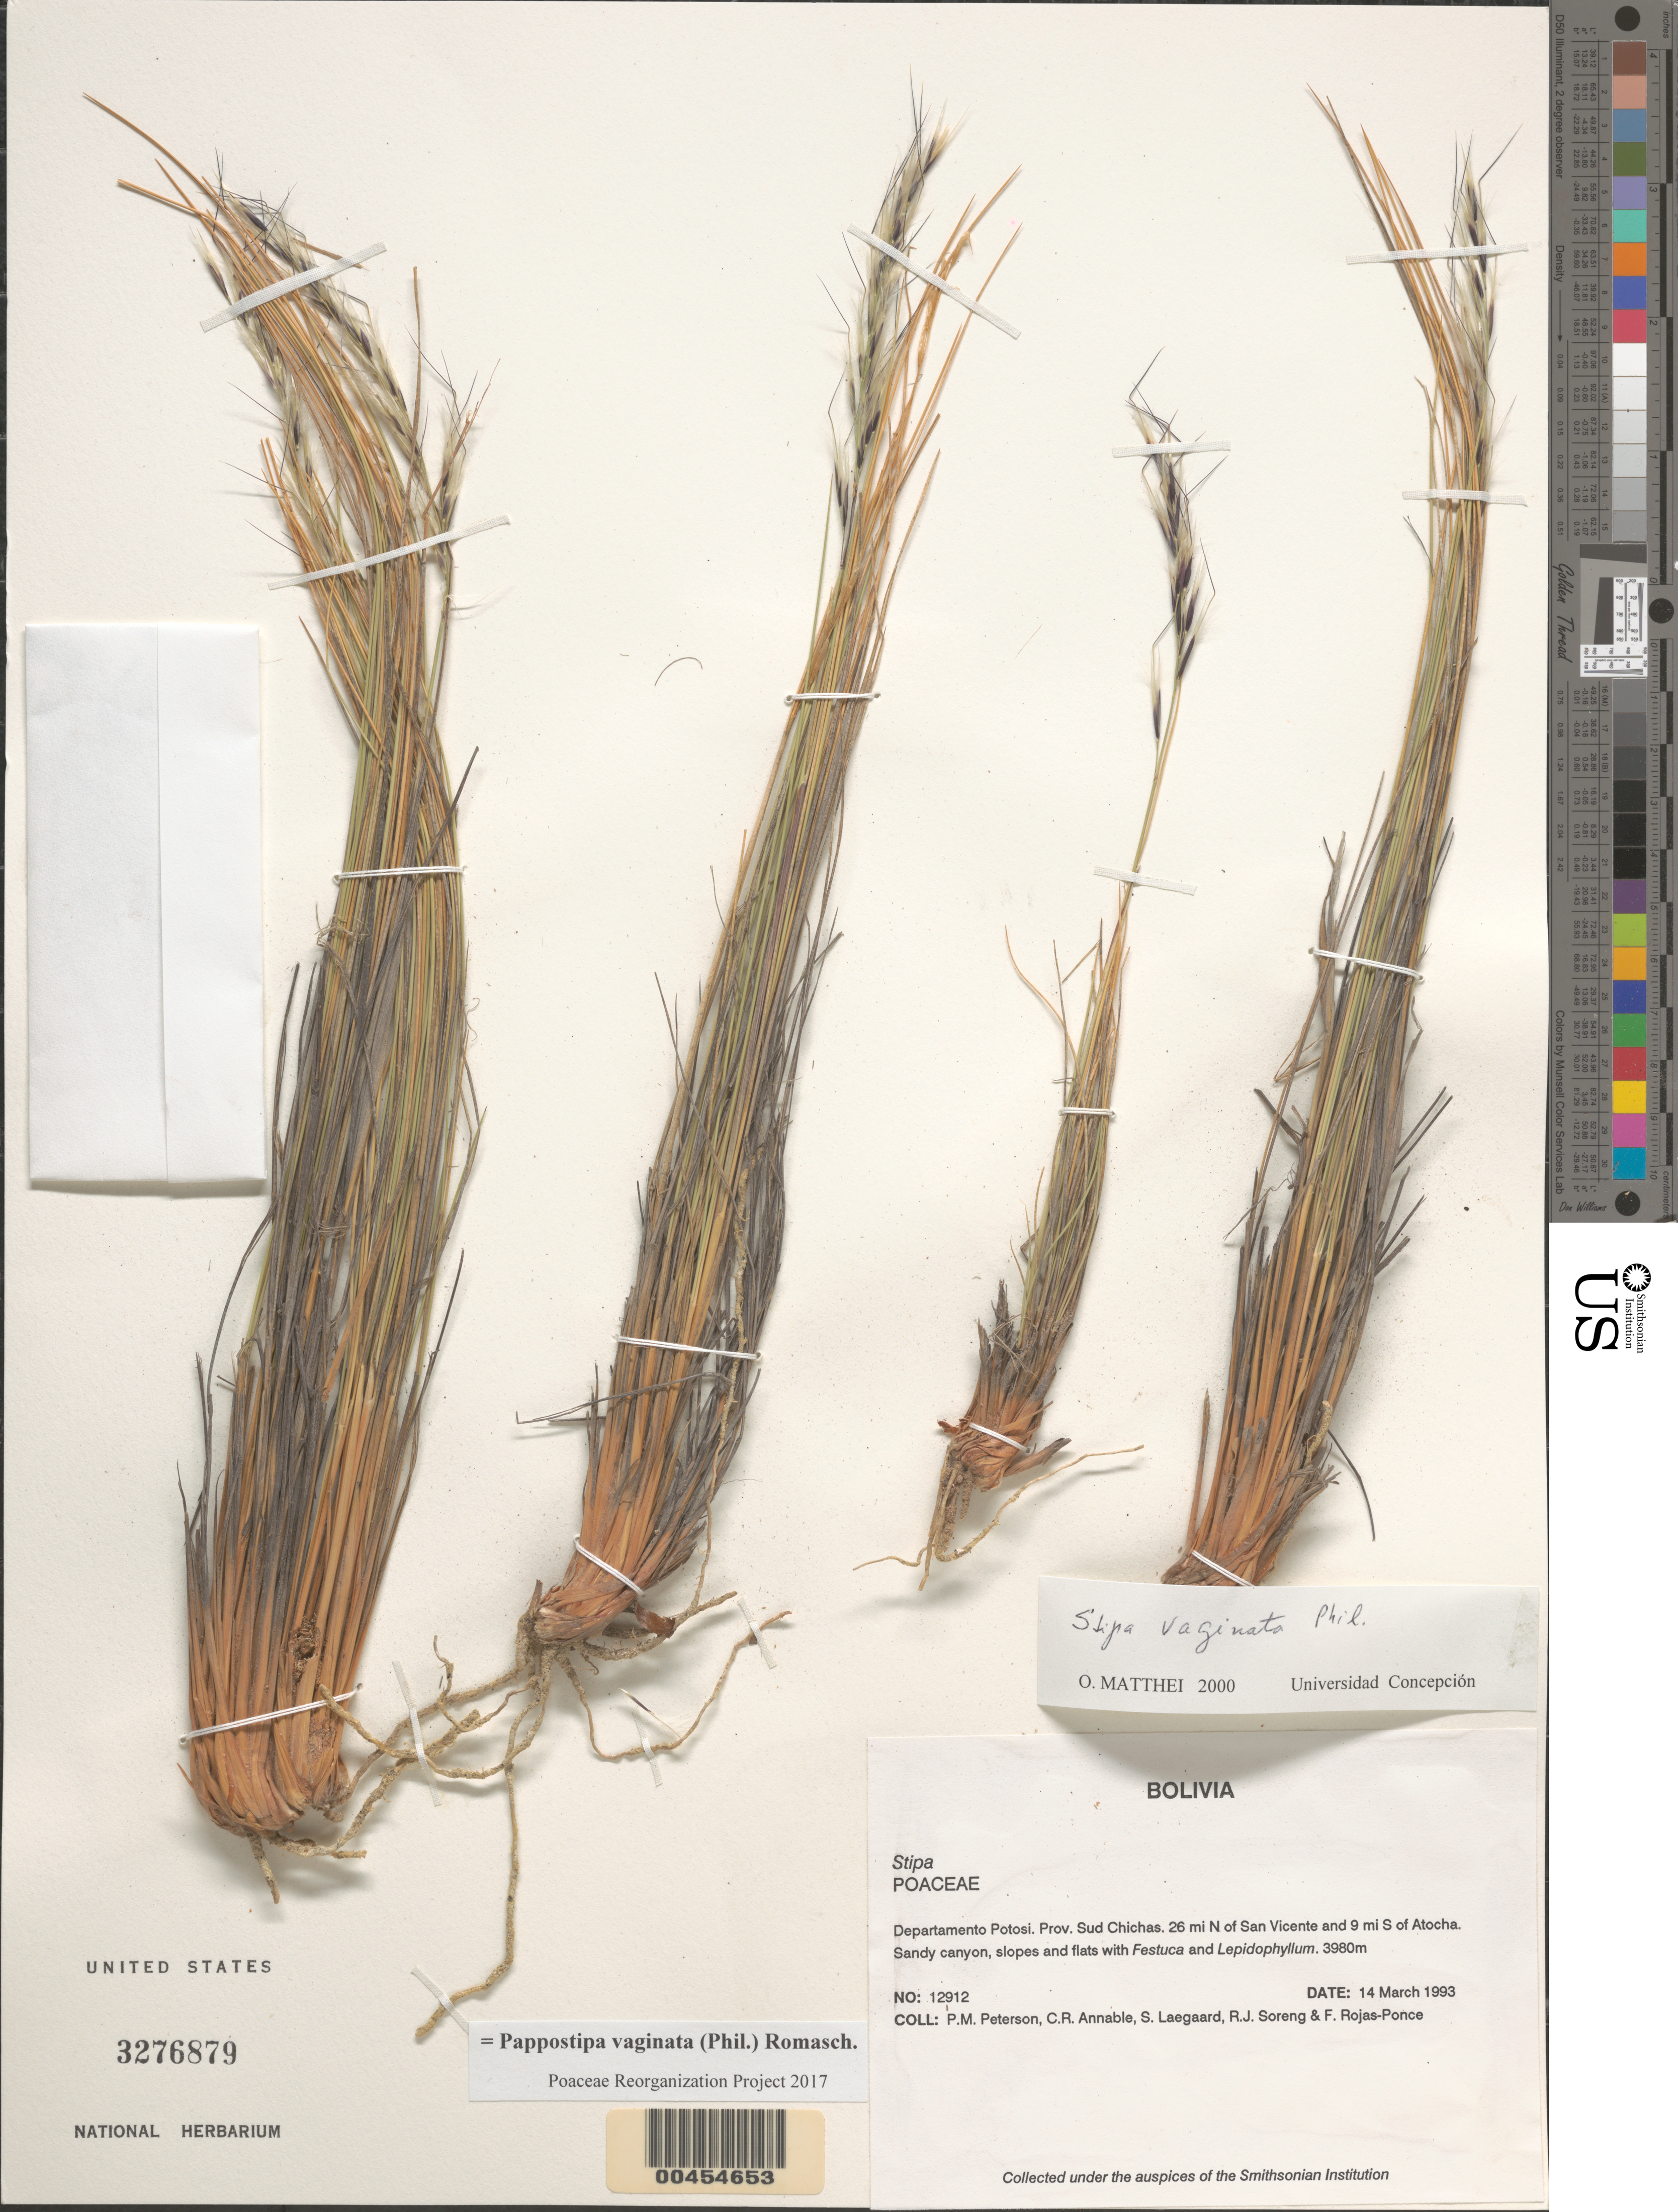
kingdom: Plantae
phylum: Tracheophyta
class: Liliopsida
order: Poales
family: Poaceae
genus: Pappostipa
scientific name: Pappostipa vaginata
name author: (Phil.) Romasch.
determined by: Poaceae Reorganization Project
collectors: P. M. Peterson, C. R. Annable, S. Lægaard, R. J. Soreng & F. Rojas-Ponce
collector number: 12912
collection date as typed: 14 Mar 1993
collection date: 1993-03-14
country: Bolivia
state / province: Potosí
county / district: Sud Chichas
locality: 26 mi N of San Vicente and 9 mi S of Atocha.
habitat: Sandy canyon, slopes and flats with Festuca and Lepidophyllum.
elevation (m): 3980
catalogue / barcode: US 3276879